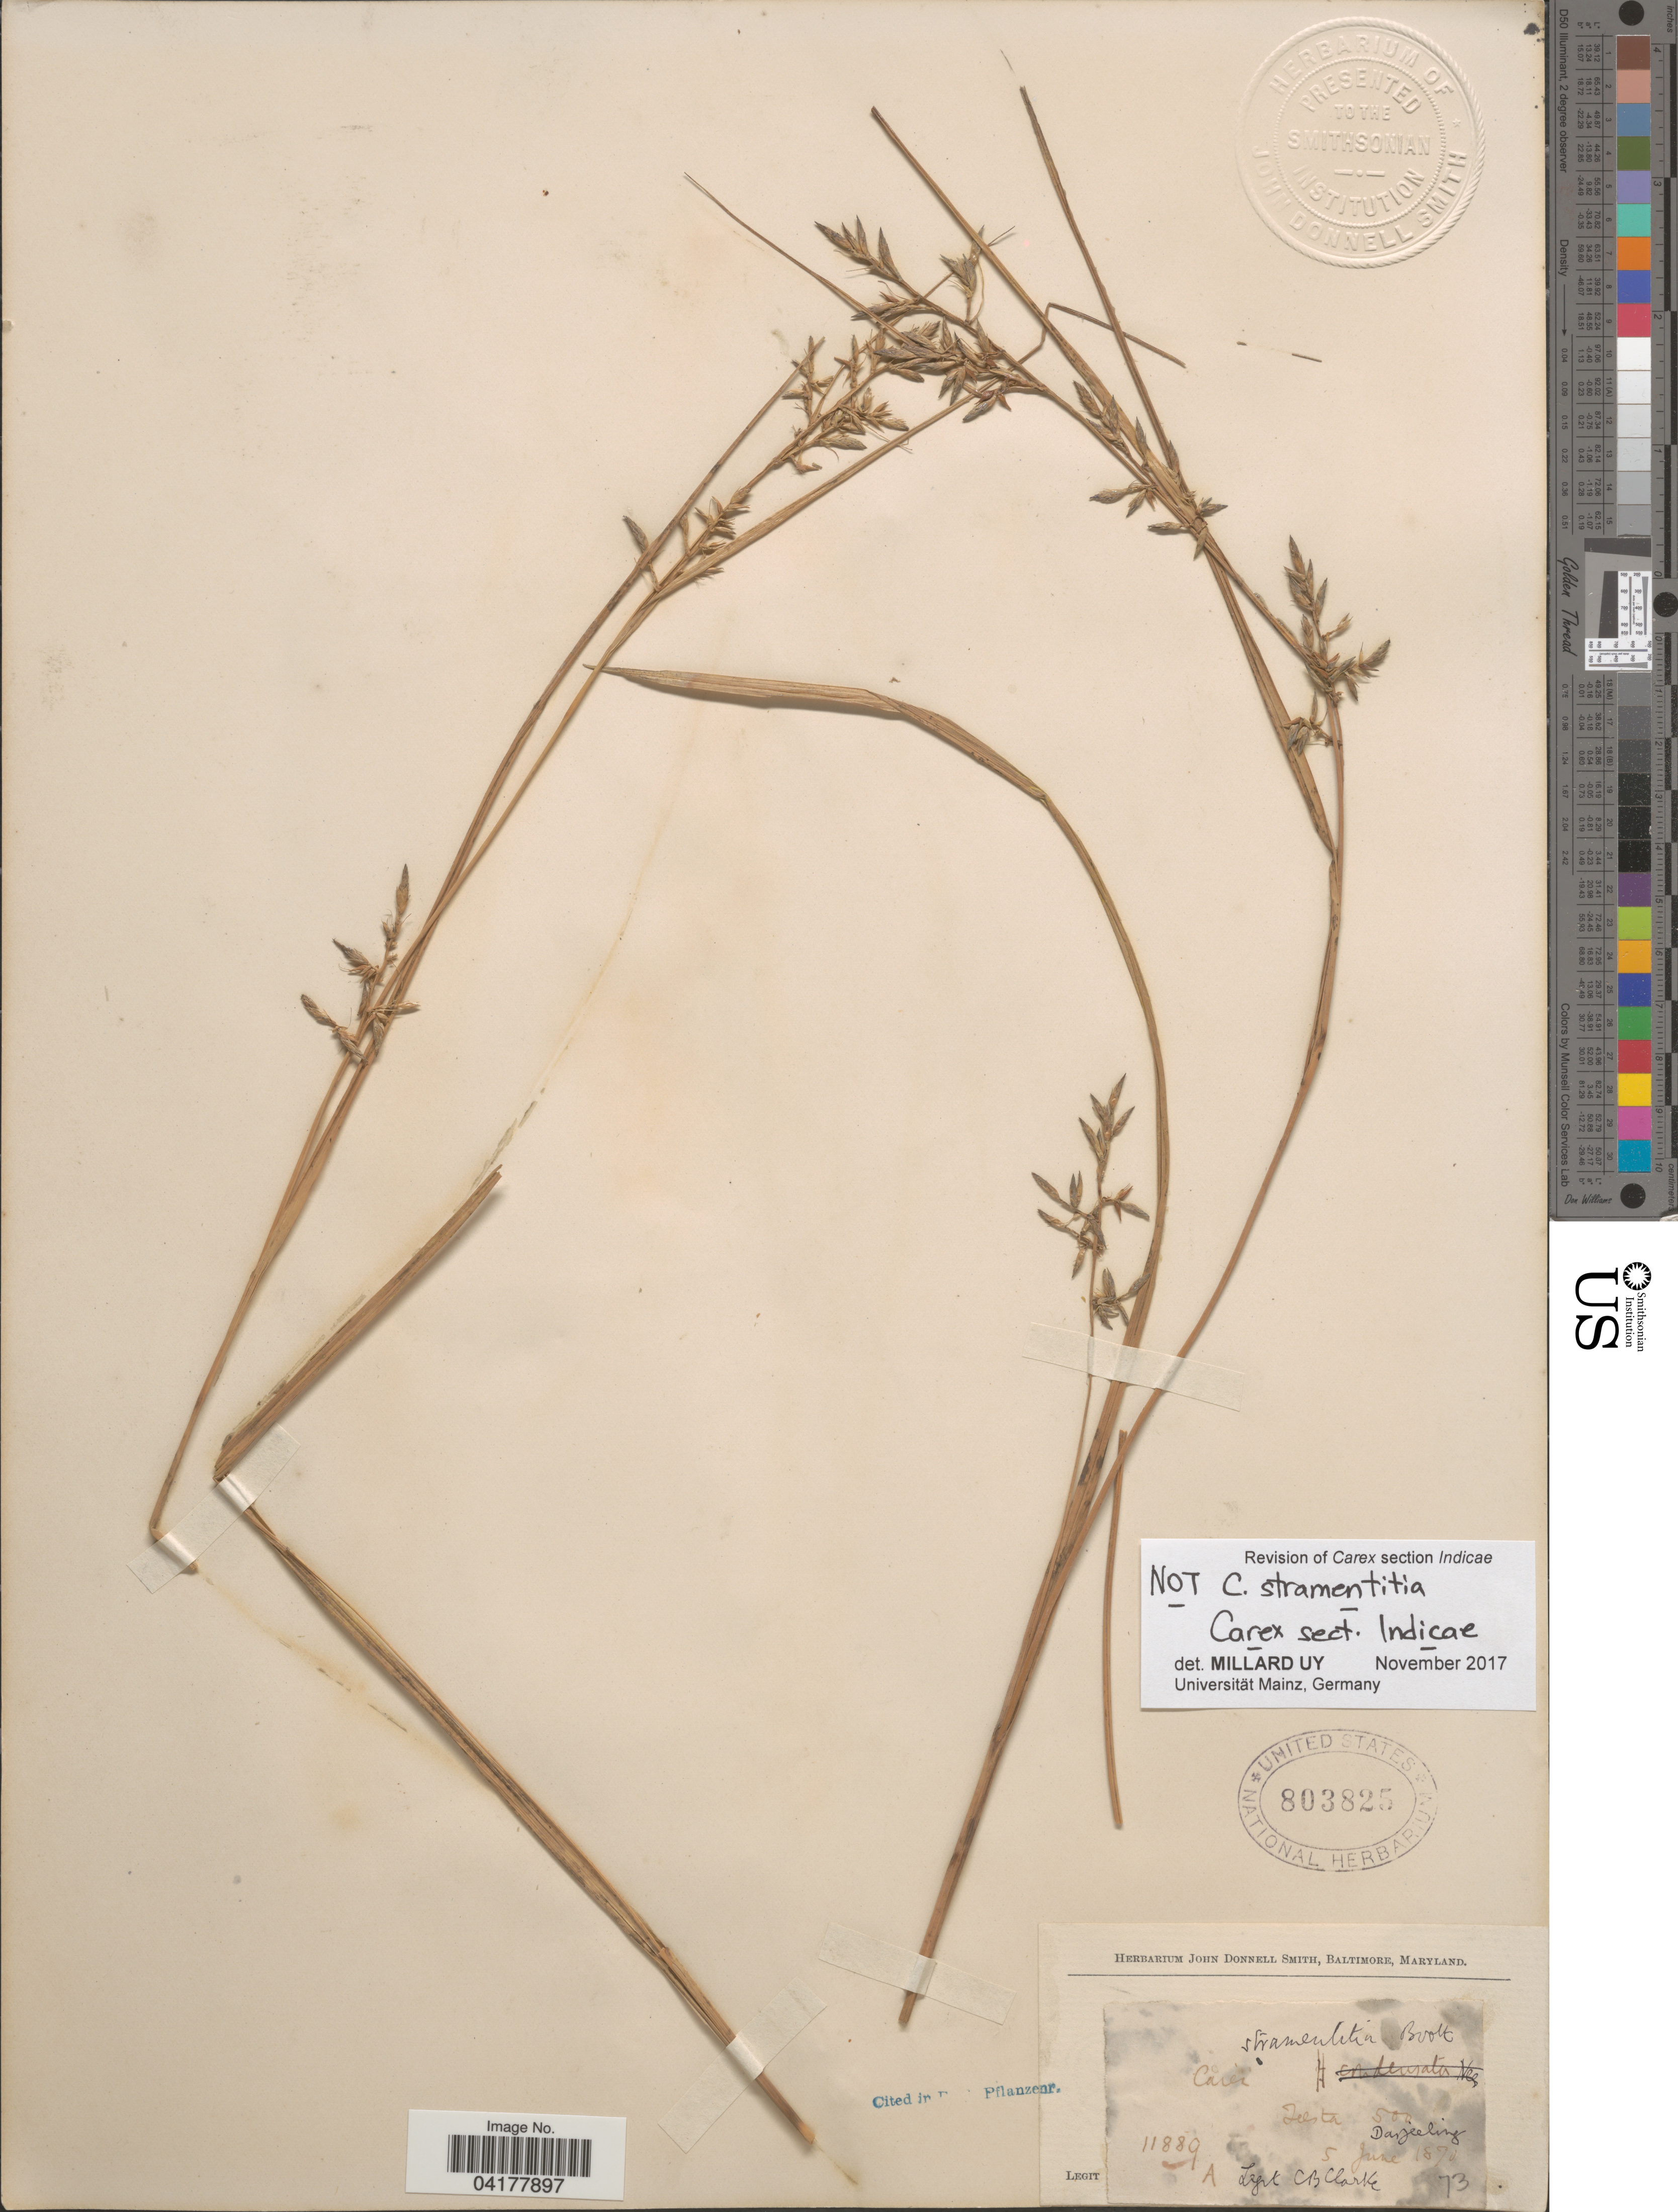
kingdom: Plantae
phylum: Tracheophyta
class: Liliopsida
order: Poales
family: Cyperaceae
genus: Carex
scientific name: Carex sp.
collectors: C. B. Clarke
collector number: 11889A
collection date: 1870-06-05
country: India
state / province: West Bengal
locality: Darjeeling.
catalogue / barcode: US 803825